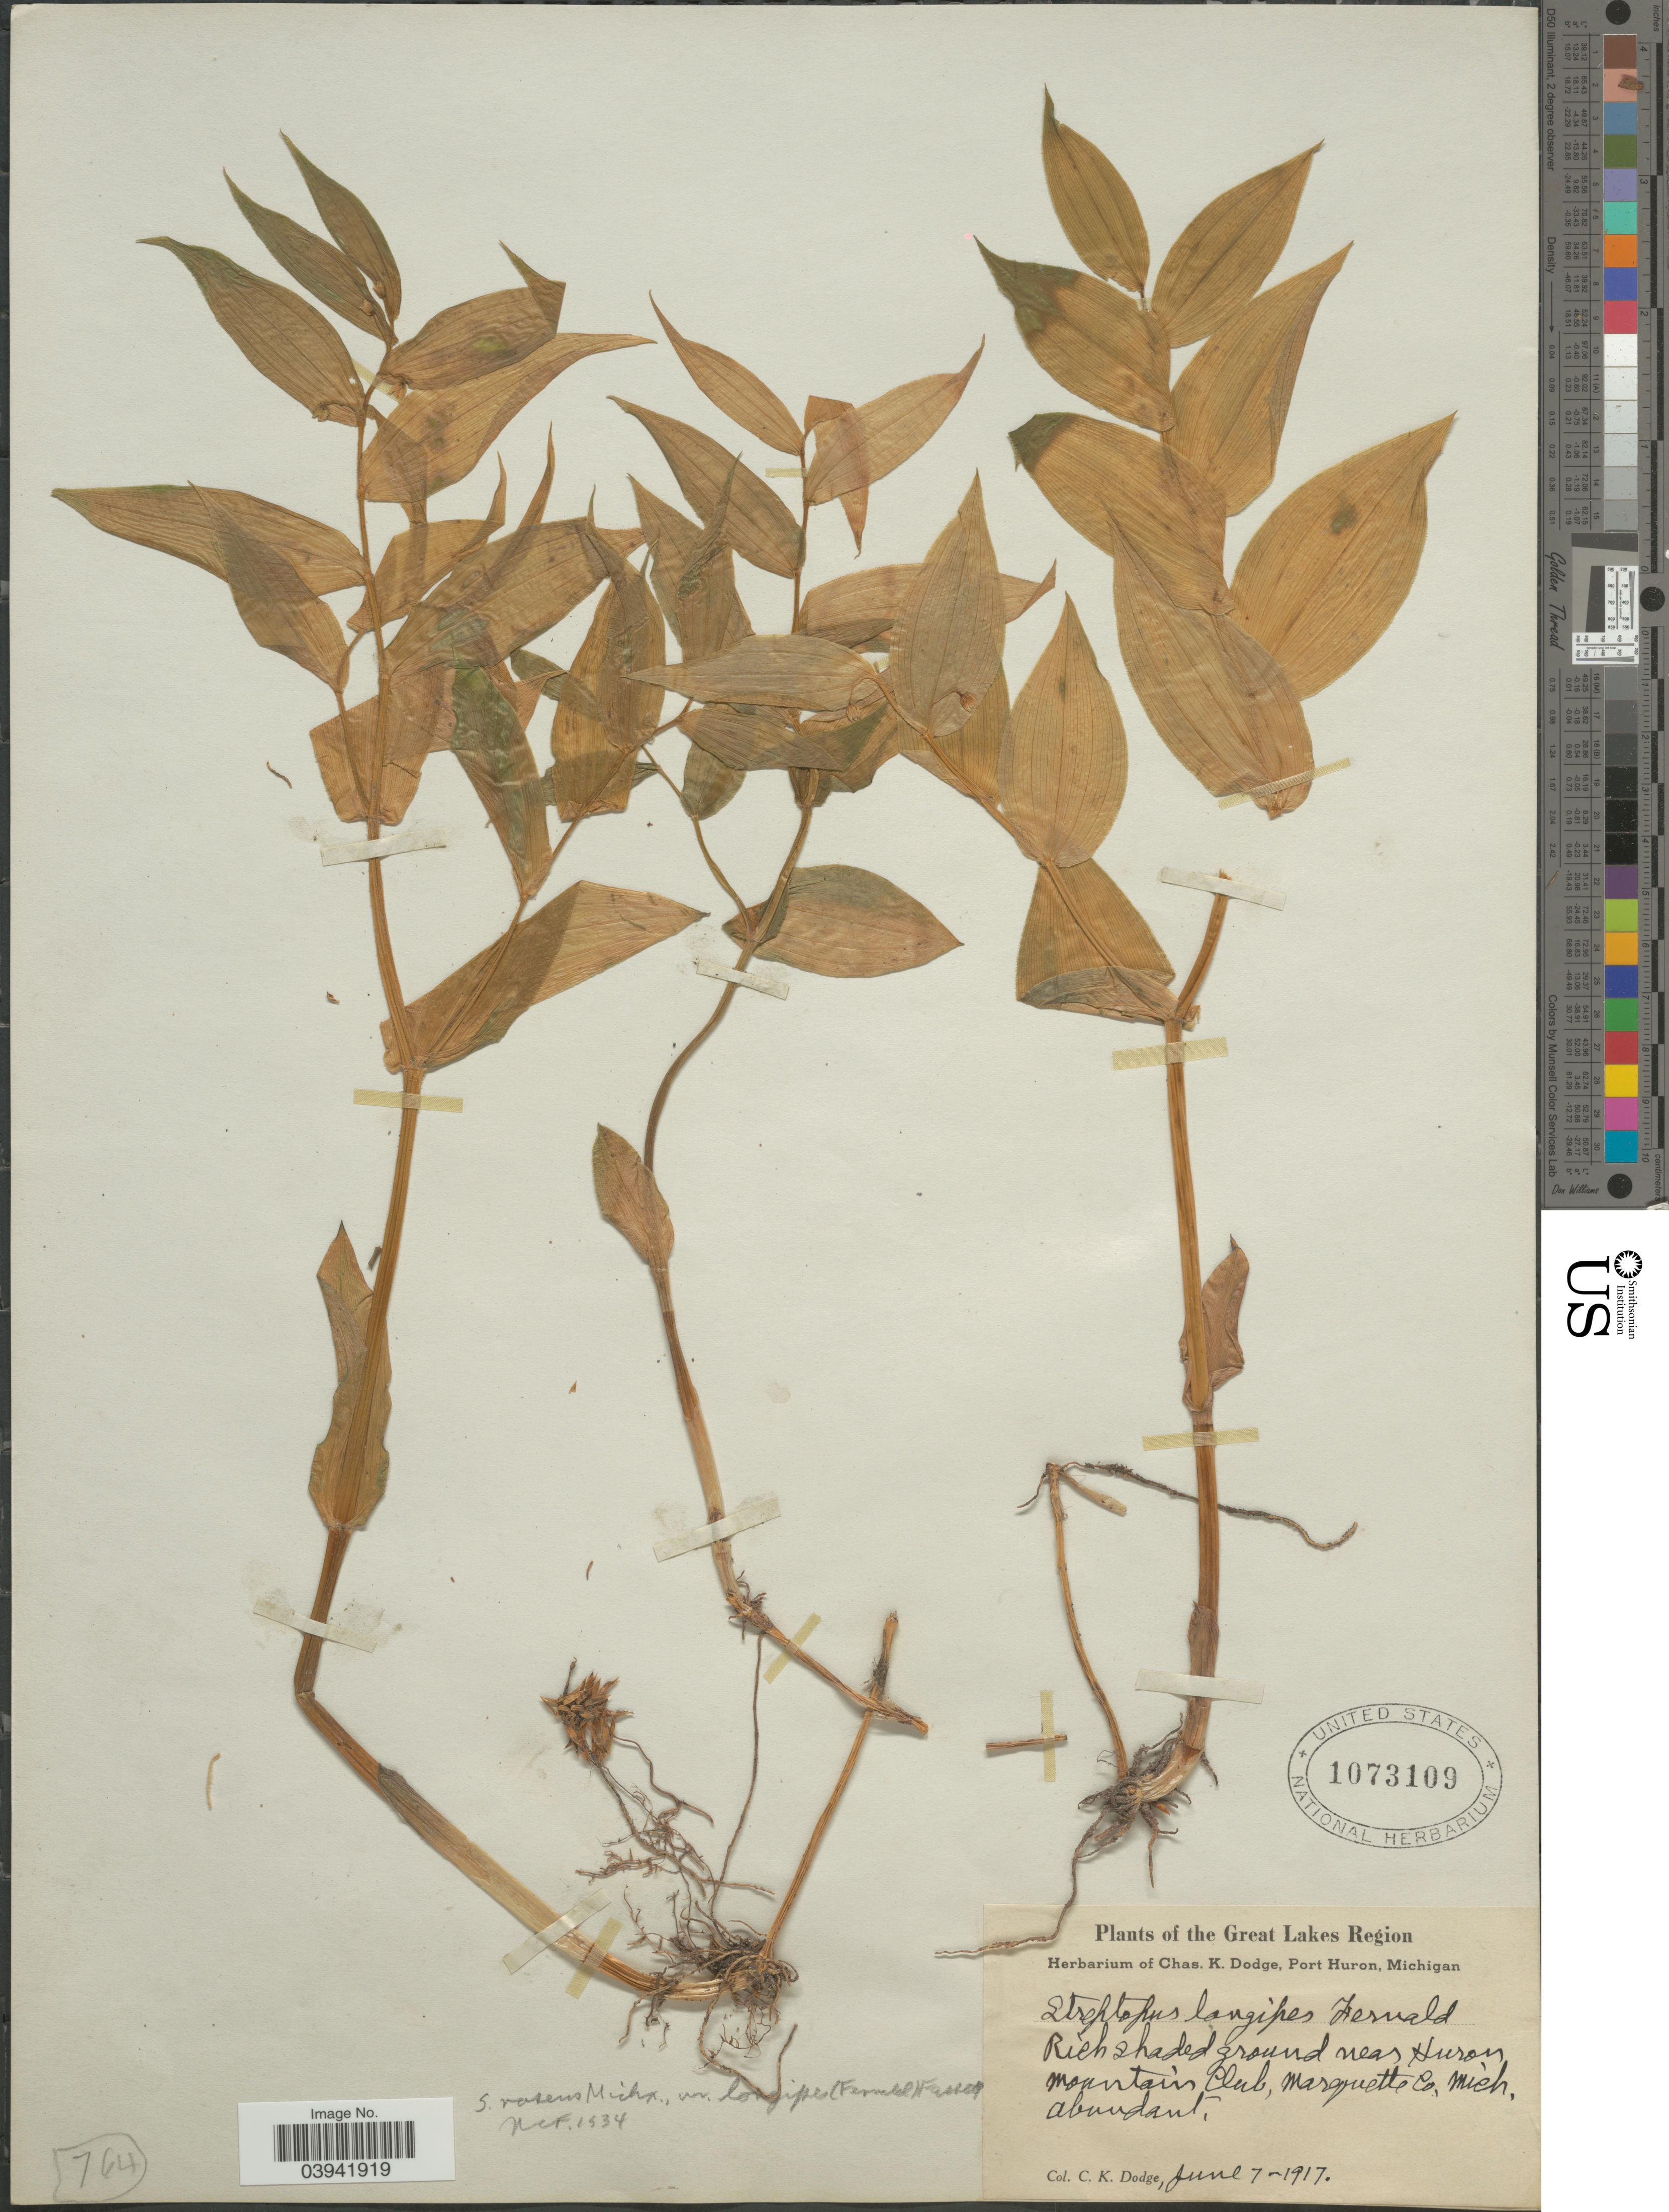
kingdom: Plantae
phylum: Tracheophyta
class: Liliopsida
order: Liliales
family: Liliaceae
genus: Streptopus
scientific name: Streptopus roseus var. longipes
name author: (Fernald) Fassett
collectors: C. Dodge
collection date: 1917-06-07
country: United States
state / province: Michigan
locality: The Great Lakes Region. Rich shaded ground near Huron Mountain Club, Marquette Co.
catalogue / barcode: US 1073109